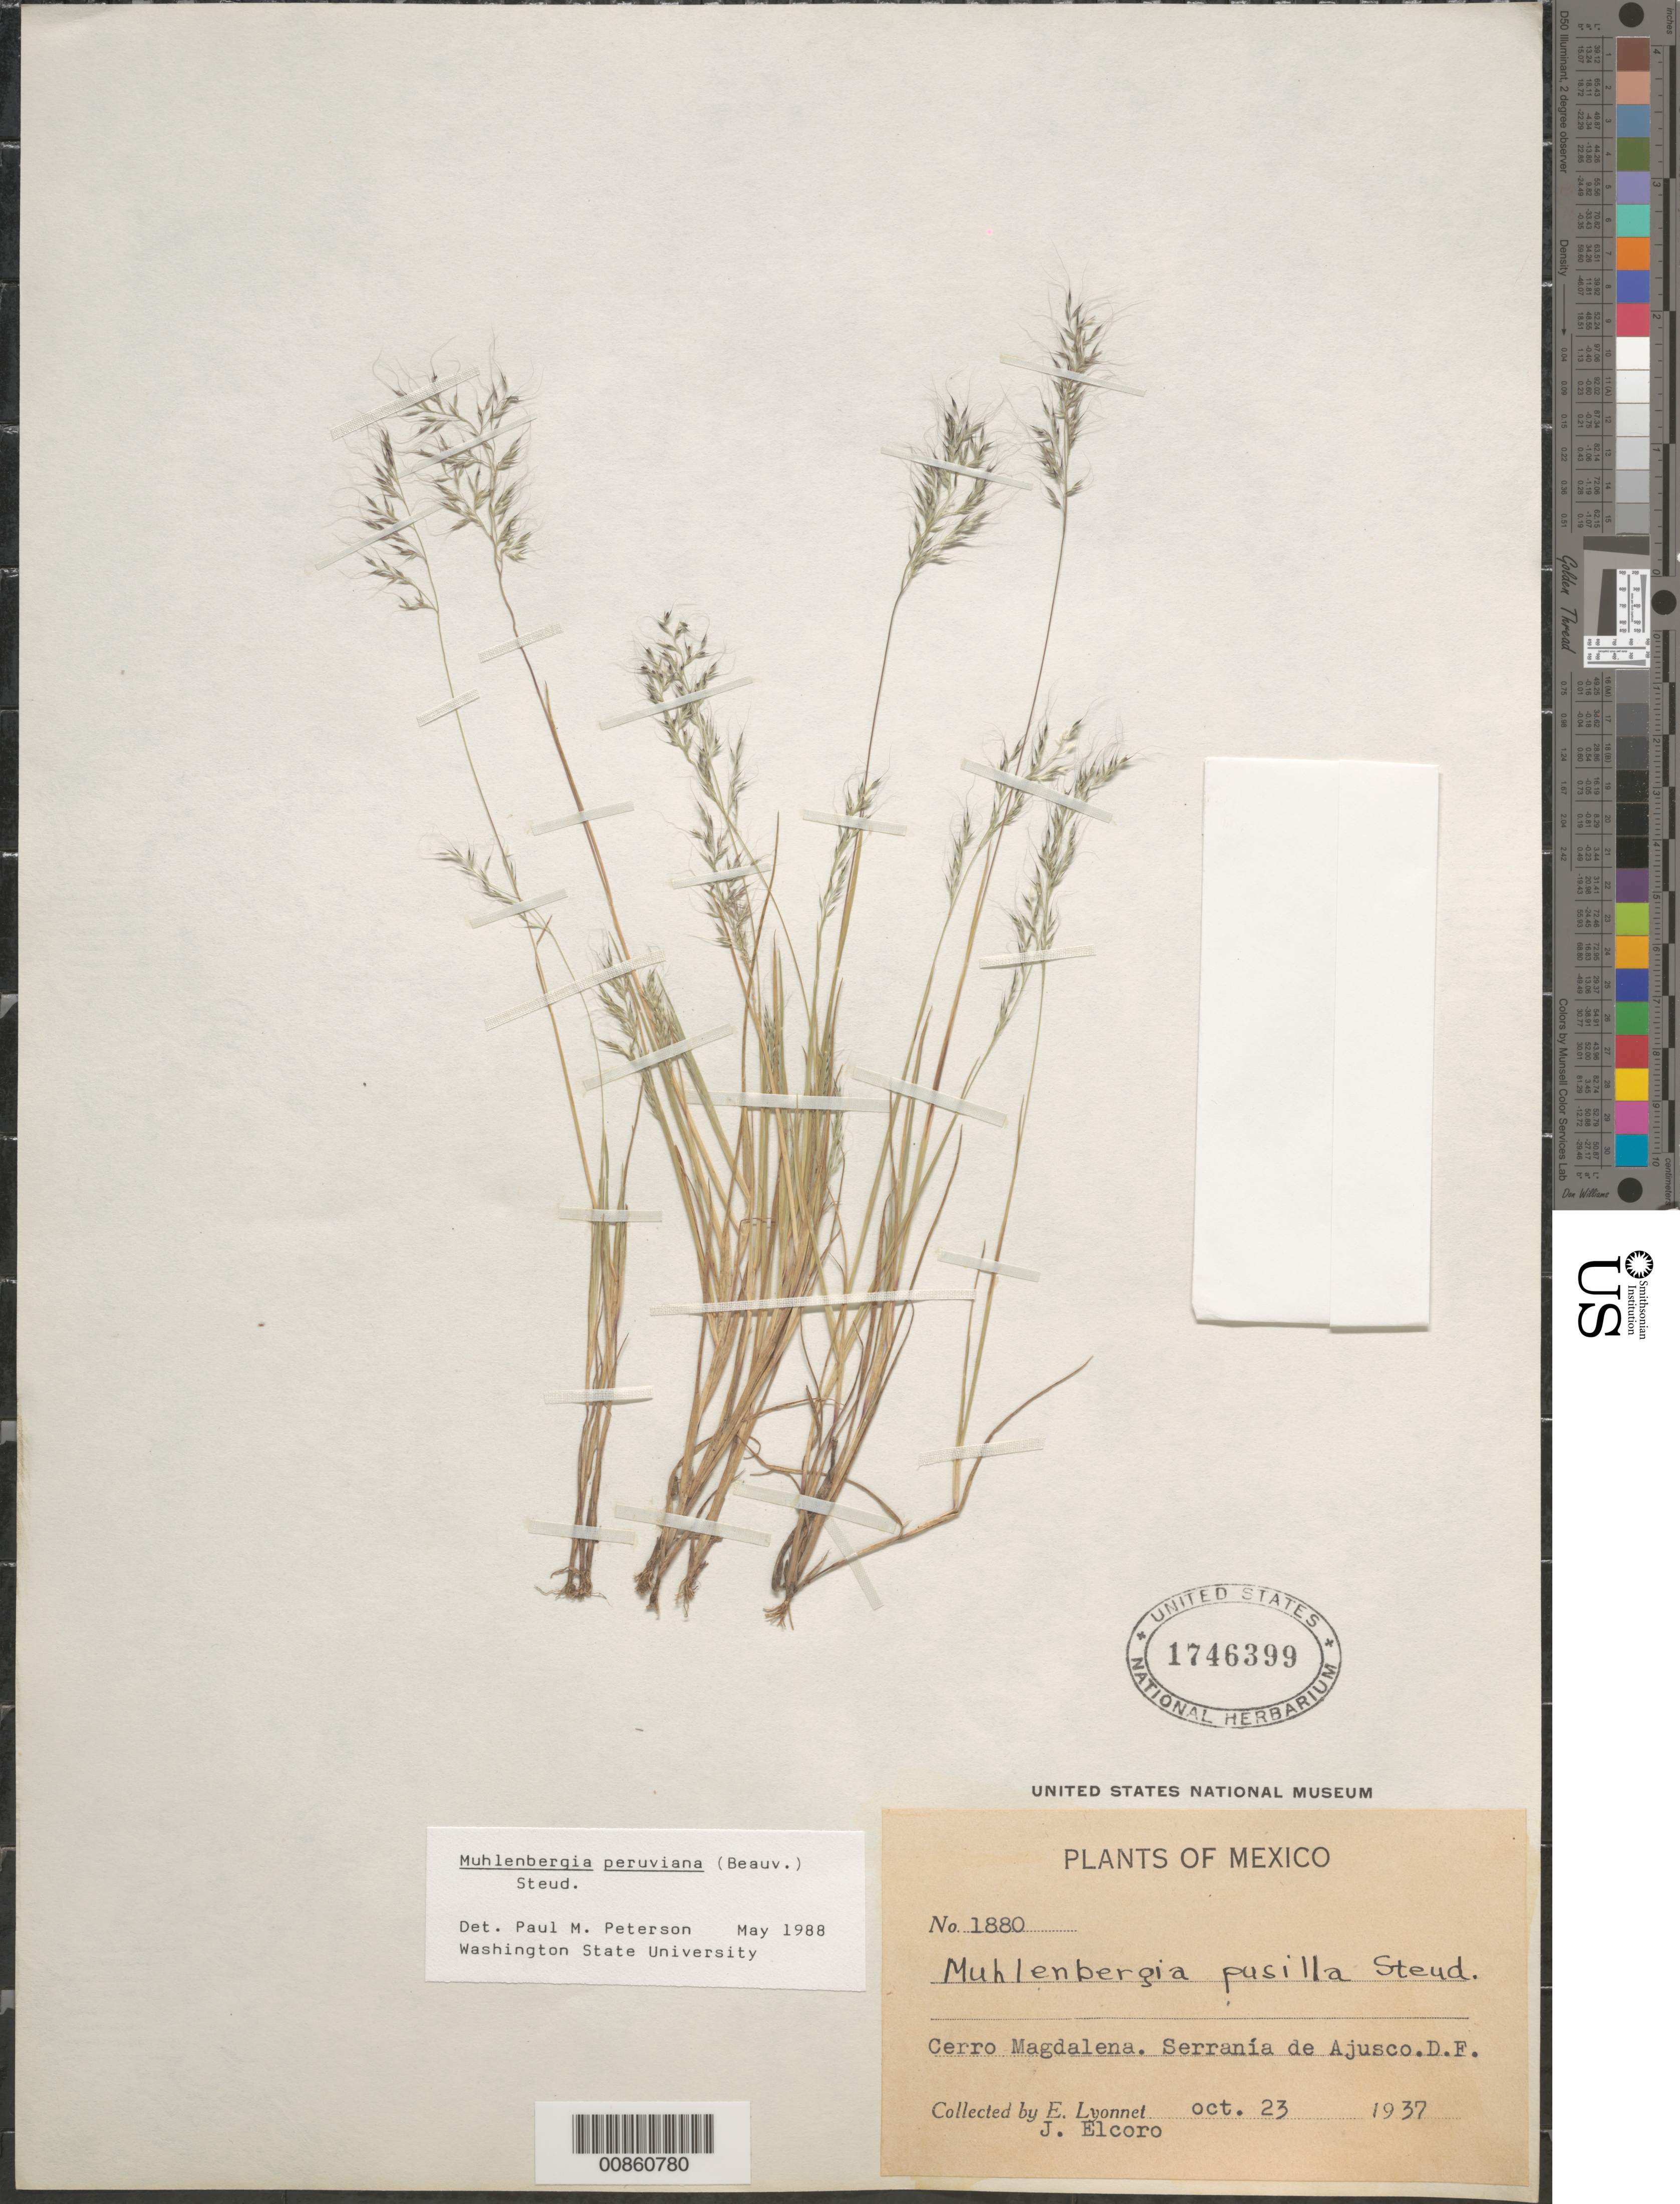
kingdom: Plantae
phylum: Tracheophyta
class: Liliopsida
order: Poales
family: Poaceae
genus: Muhlenbergia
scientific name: Muhlenbergia peruviana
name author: (P. Beauv.) Steud.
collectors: Bro. E. Lyonnet & J. Elcoro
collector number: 1880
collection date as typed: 23 Oct 1937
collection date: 1937-10-23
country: Mexico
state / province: Distrito Federal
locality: Cerro Magdalena, Serrania de Ajusco, D.F.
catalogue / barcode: US 1746399